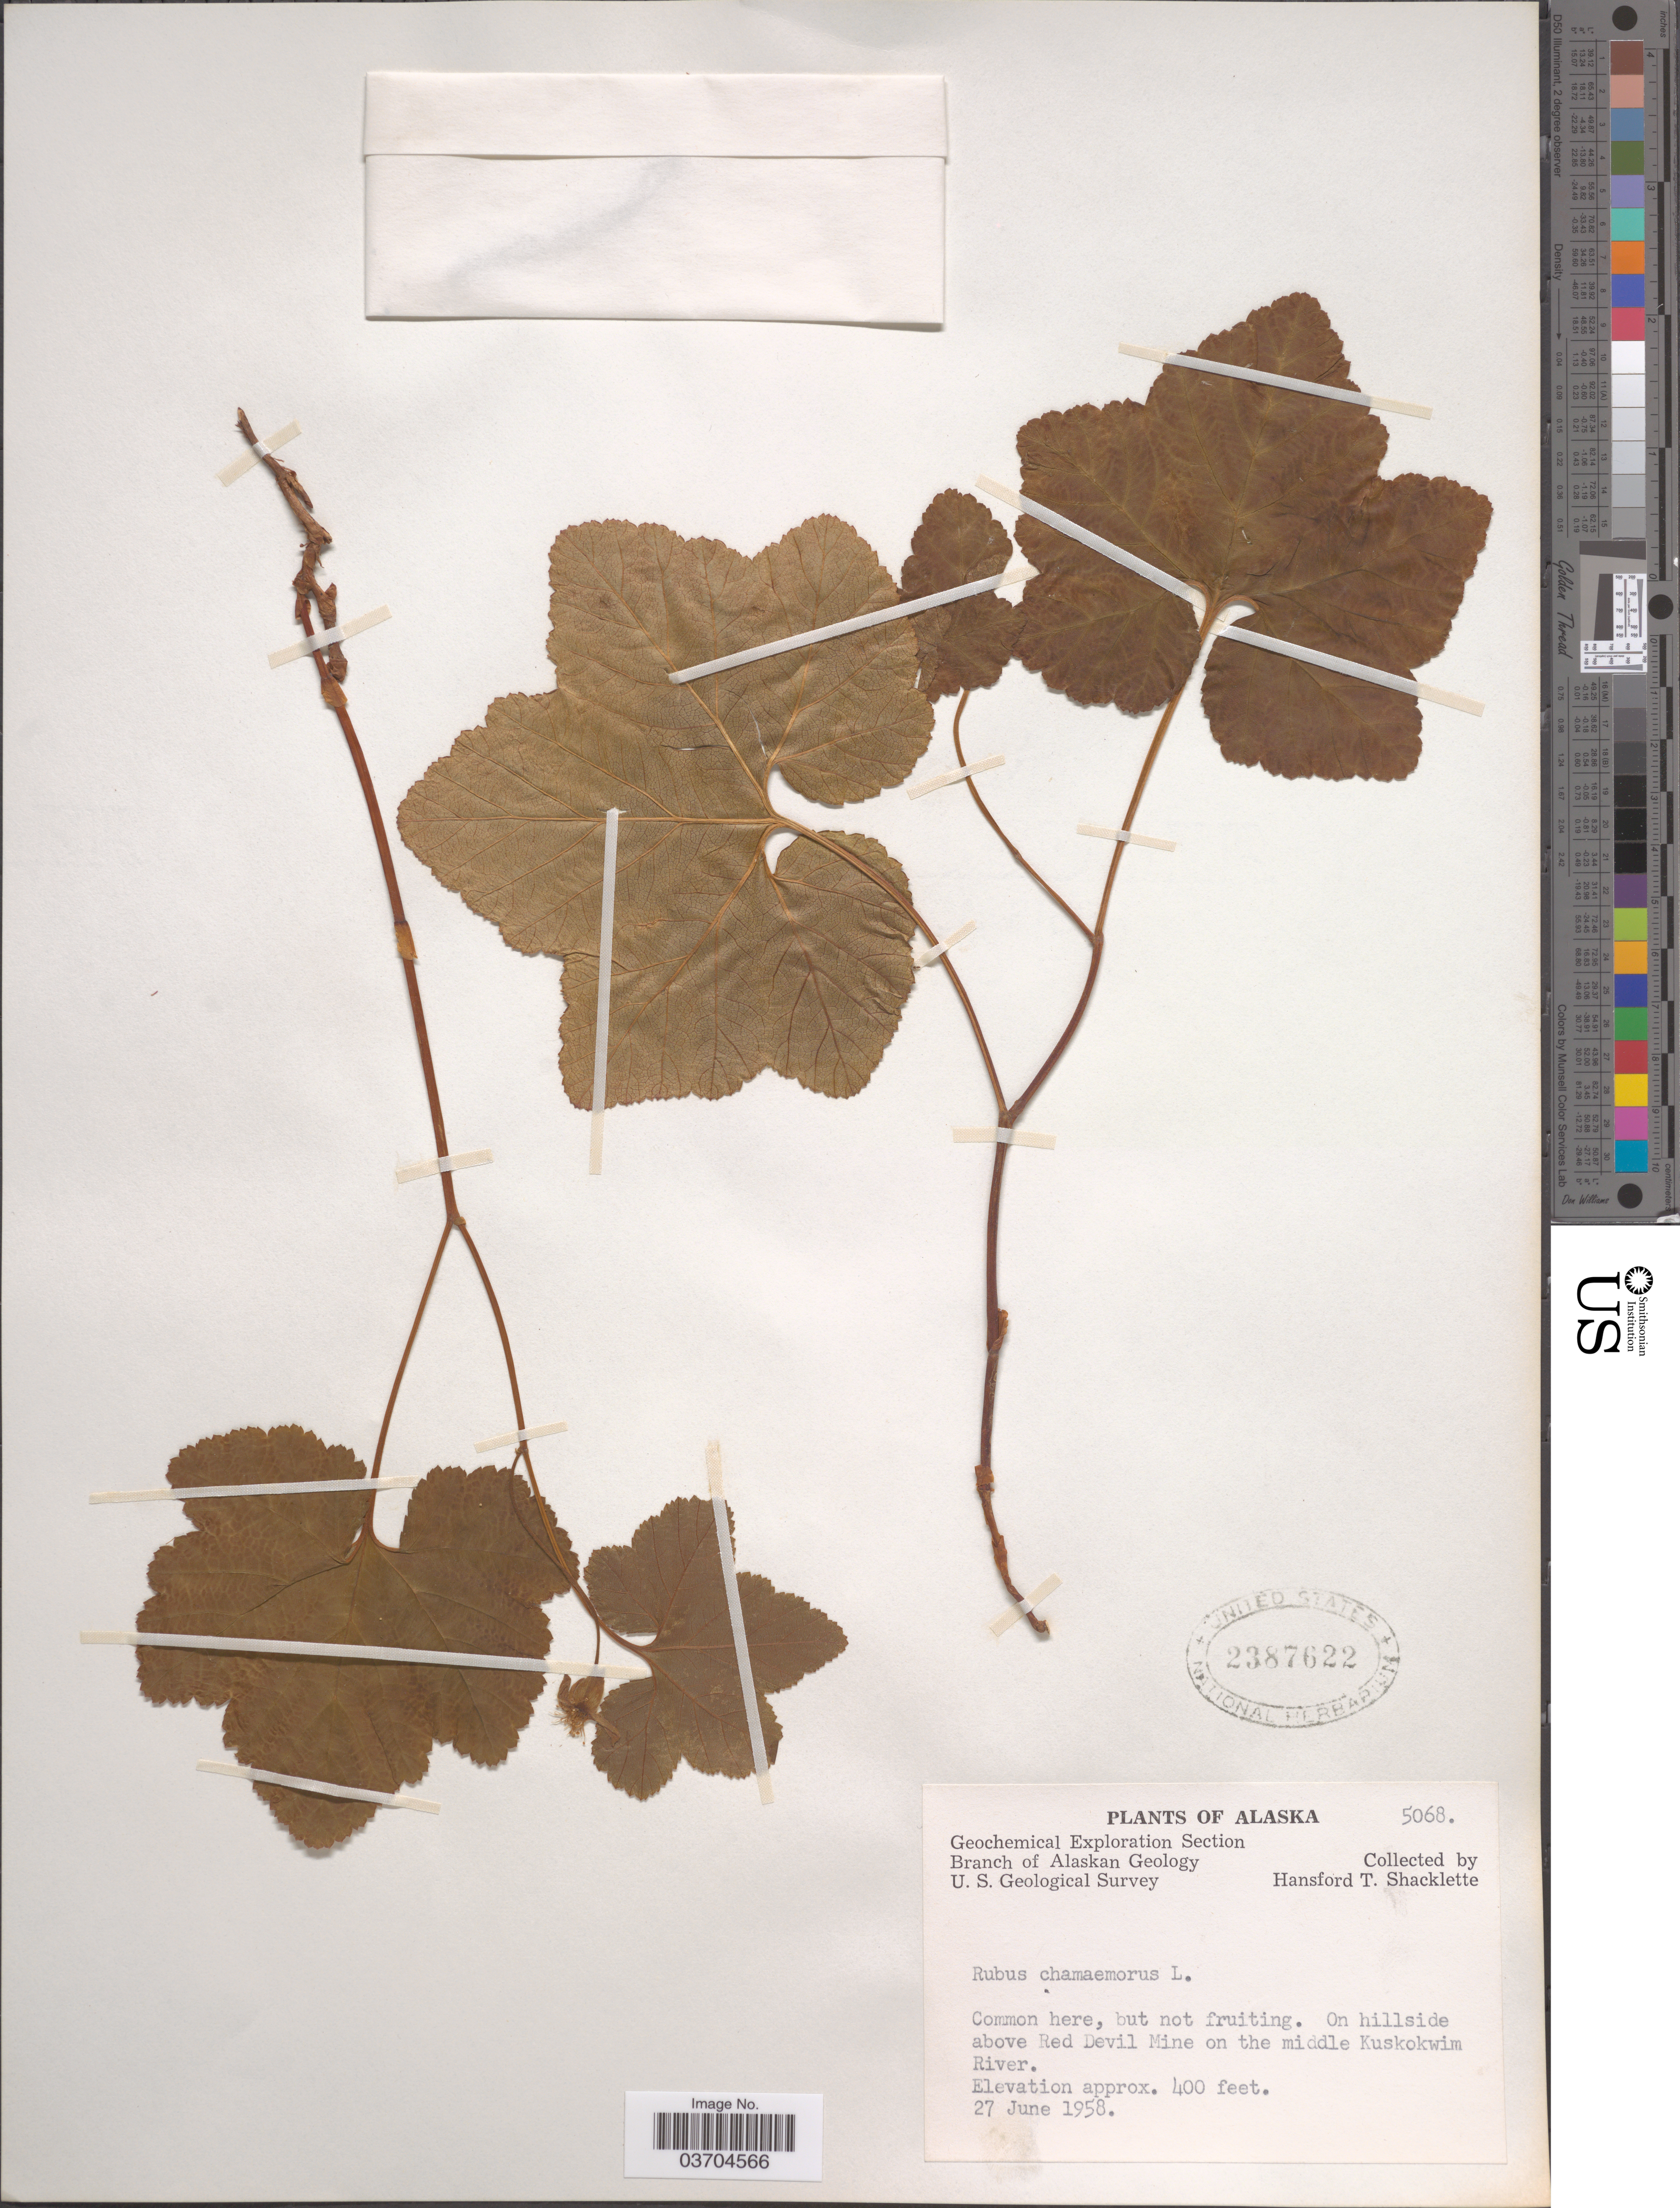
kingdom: Plantae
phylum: Tracheophyta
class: Magnoliopsida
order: Rosales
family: Rosaceae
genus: Rubus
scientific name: Rubus chamaemorus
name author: L.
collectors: H. Shacklette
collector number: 5068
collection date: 1958-06-27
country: United States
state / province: Alaska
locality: On hillside above Red Devil Mine on the middle Kuskokwim River.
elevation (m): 122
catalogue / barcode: US 2387622